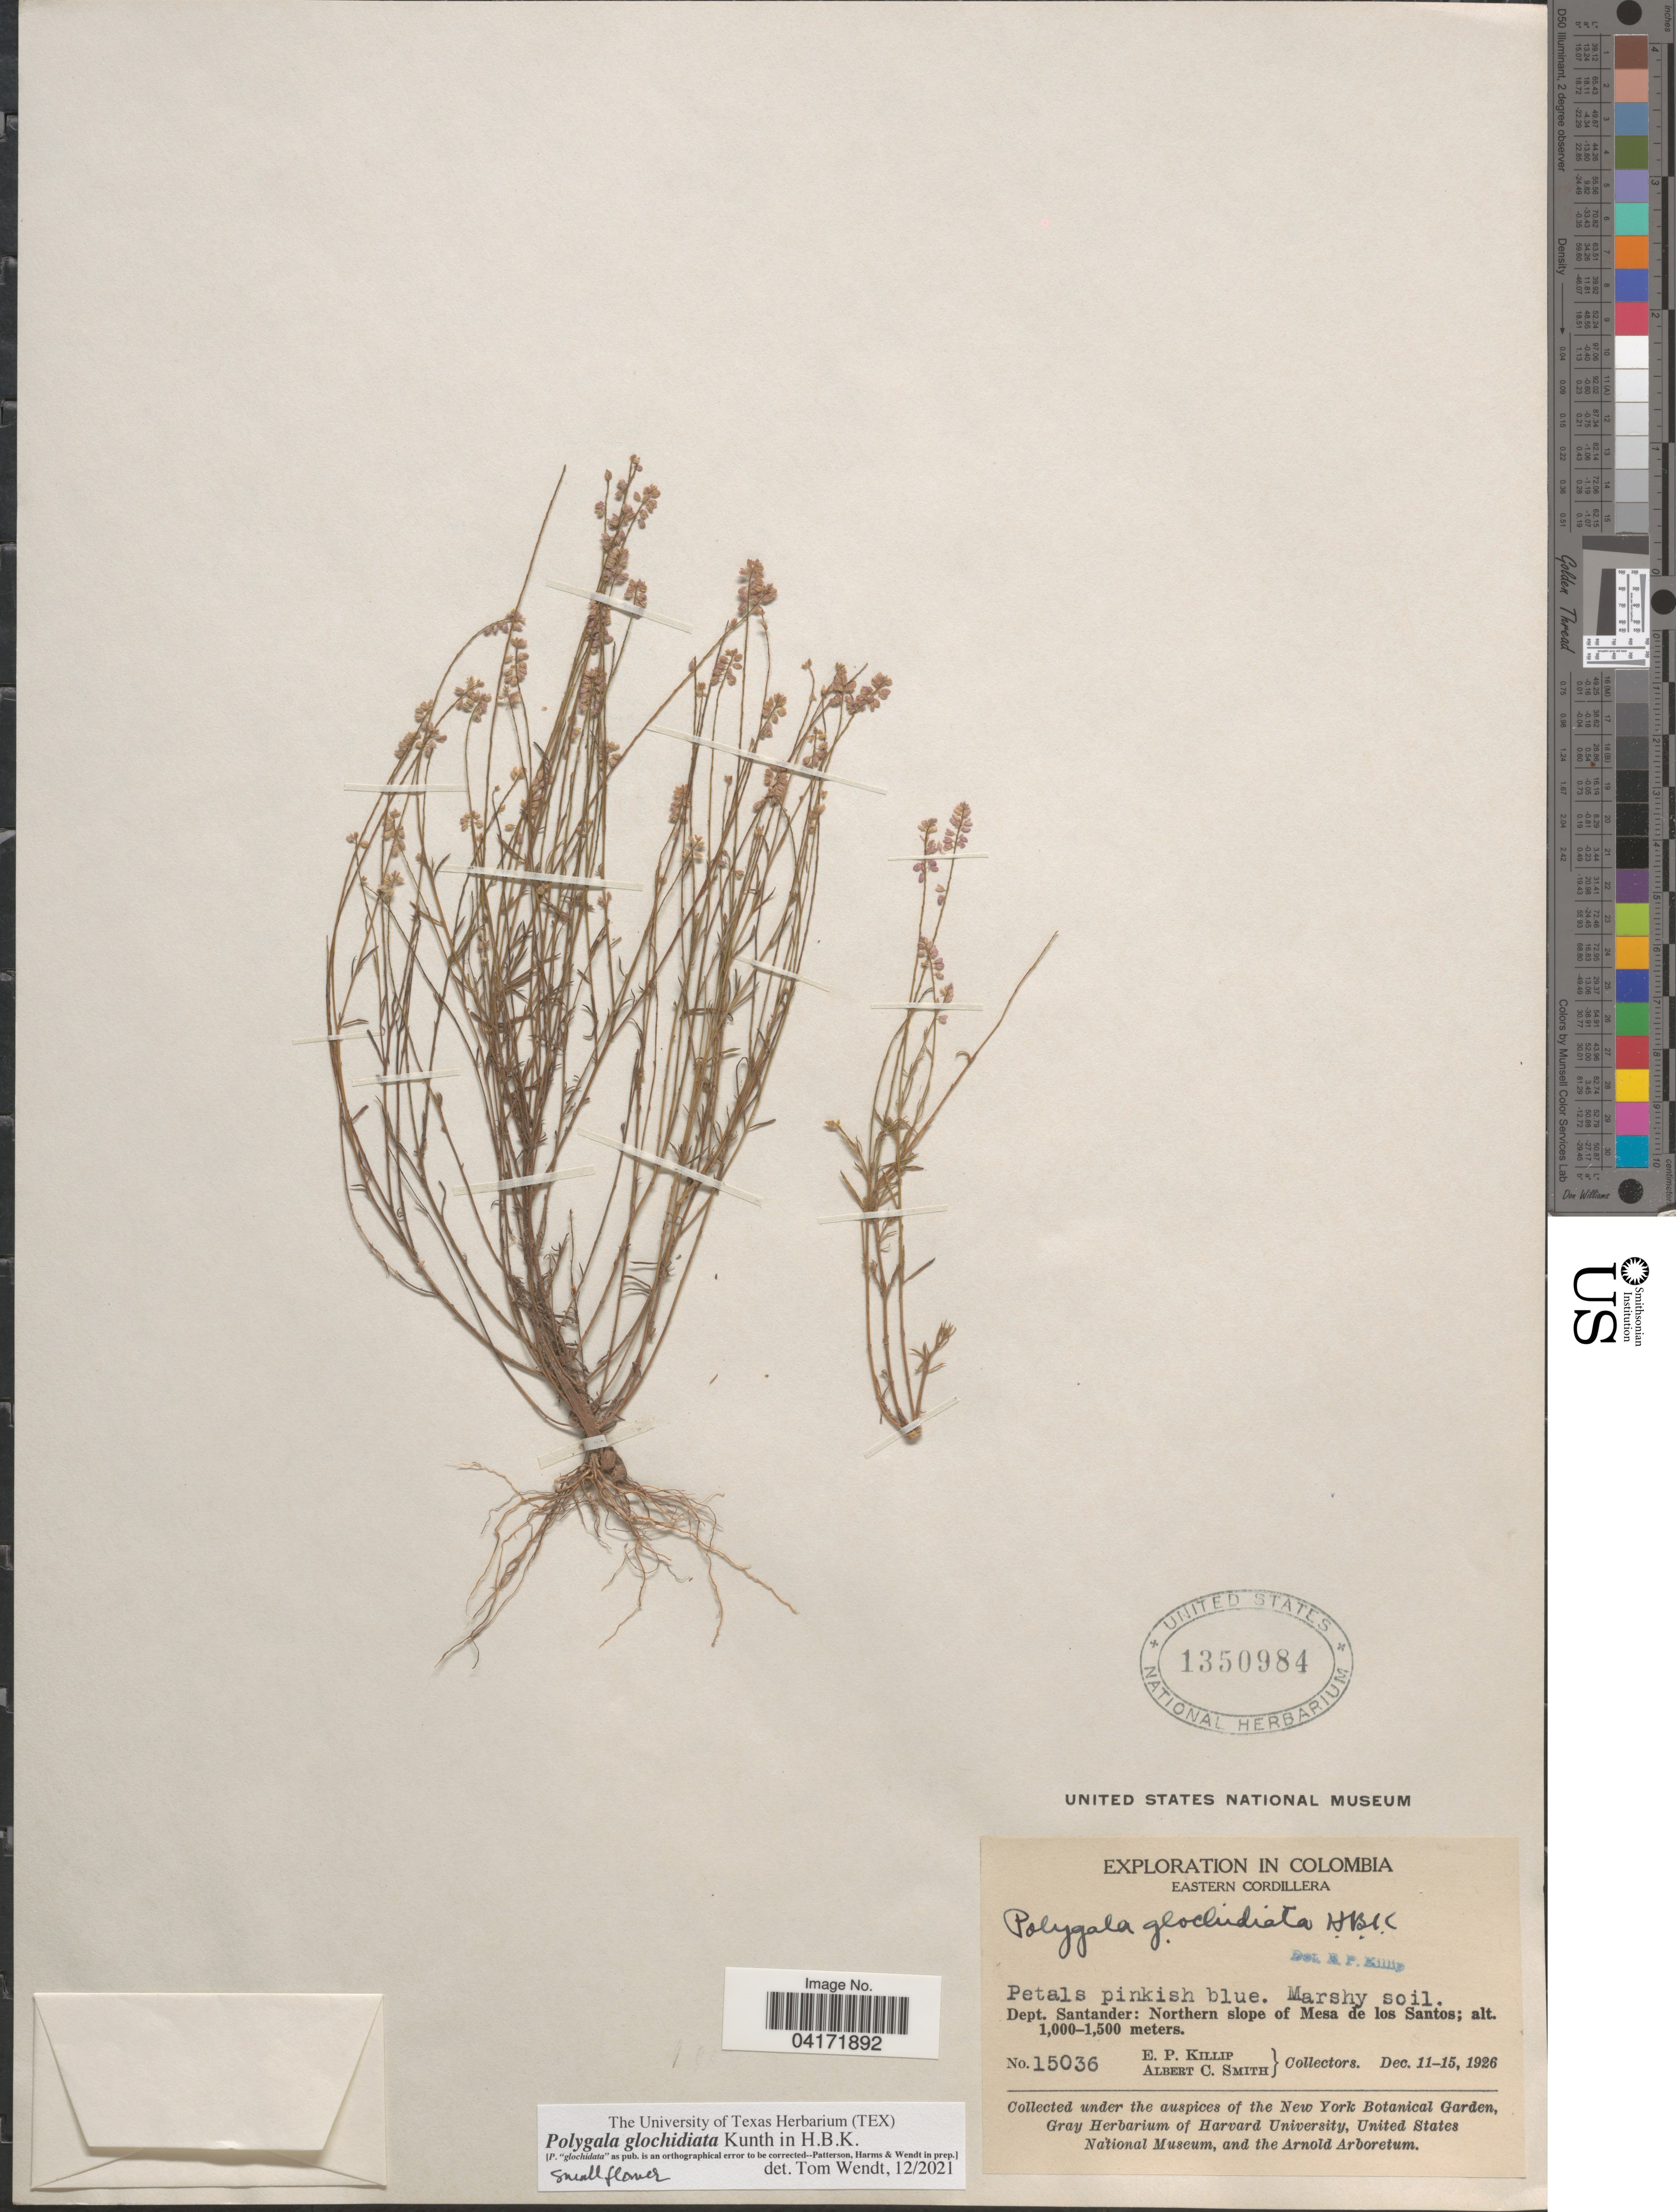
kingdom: Plantae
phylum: Tracheophyta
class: Magnoliopsida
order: Fabales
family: Polygalaceae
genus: Polygala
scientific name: Polygala glochidiata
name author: Kunth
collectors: E. P. Killip & A. C. Smith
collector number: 15036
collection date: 1926-12-11/1926-12-15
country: Colombia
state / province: Santander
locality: Exploration in Colombia. Eastern Cordillera. Dept. Santander: Northern slope of Mesa de los Santos.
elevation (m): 1000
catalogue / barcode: US 1350984